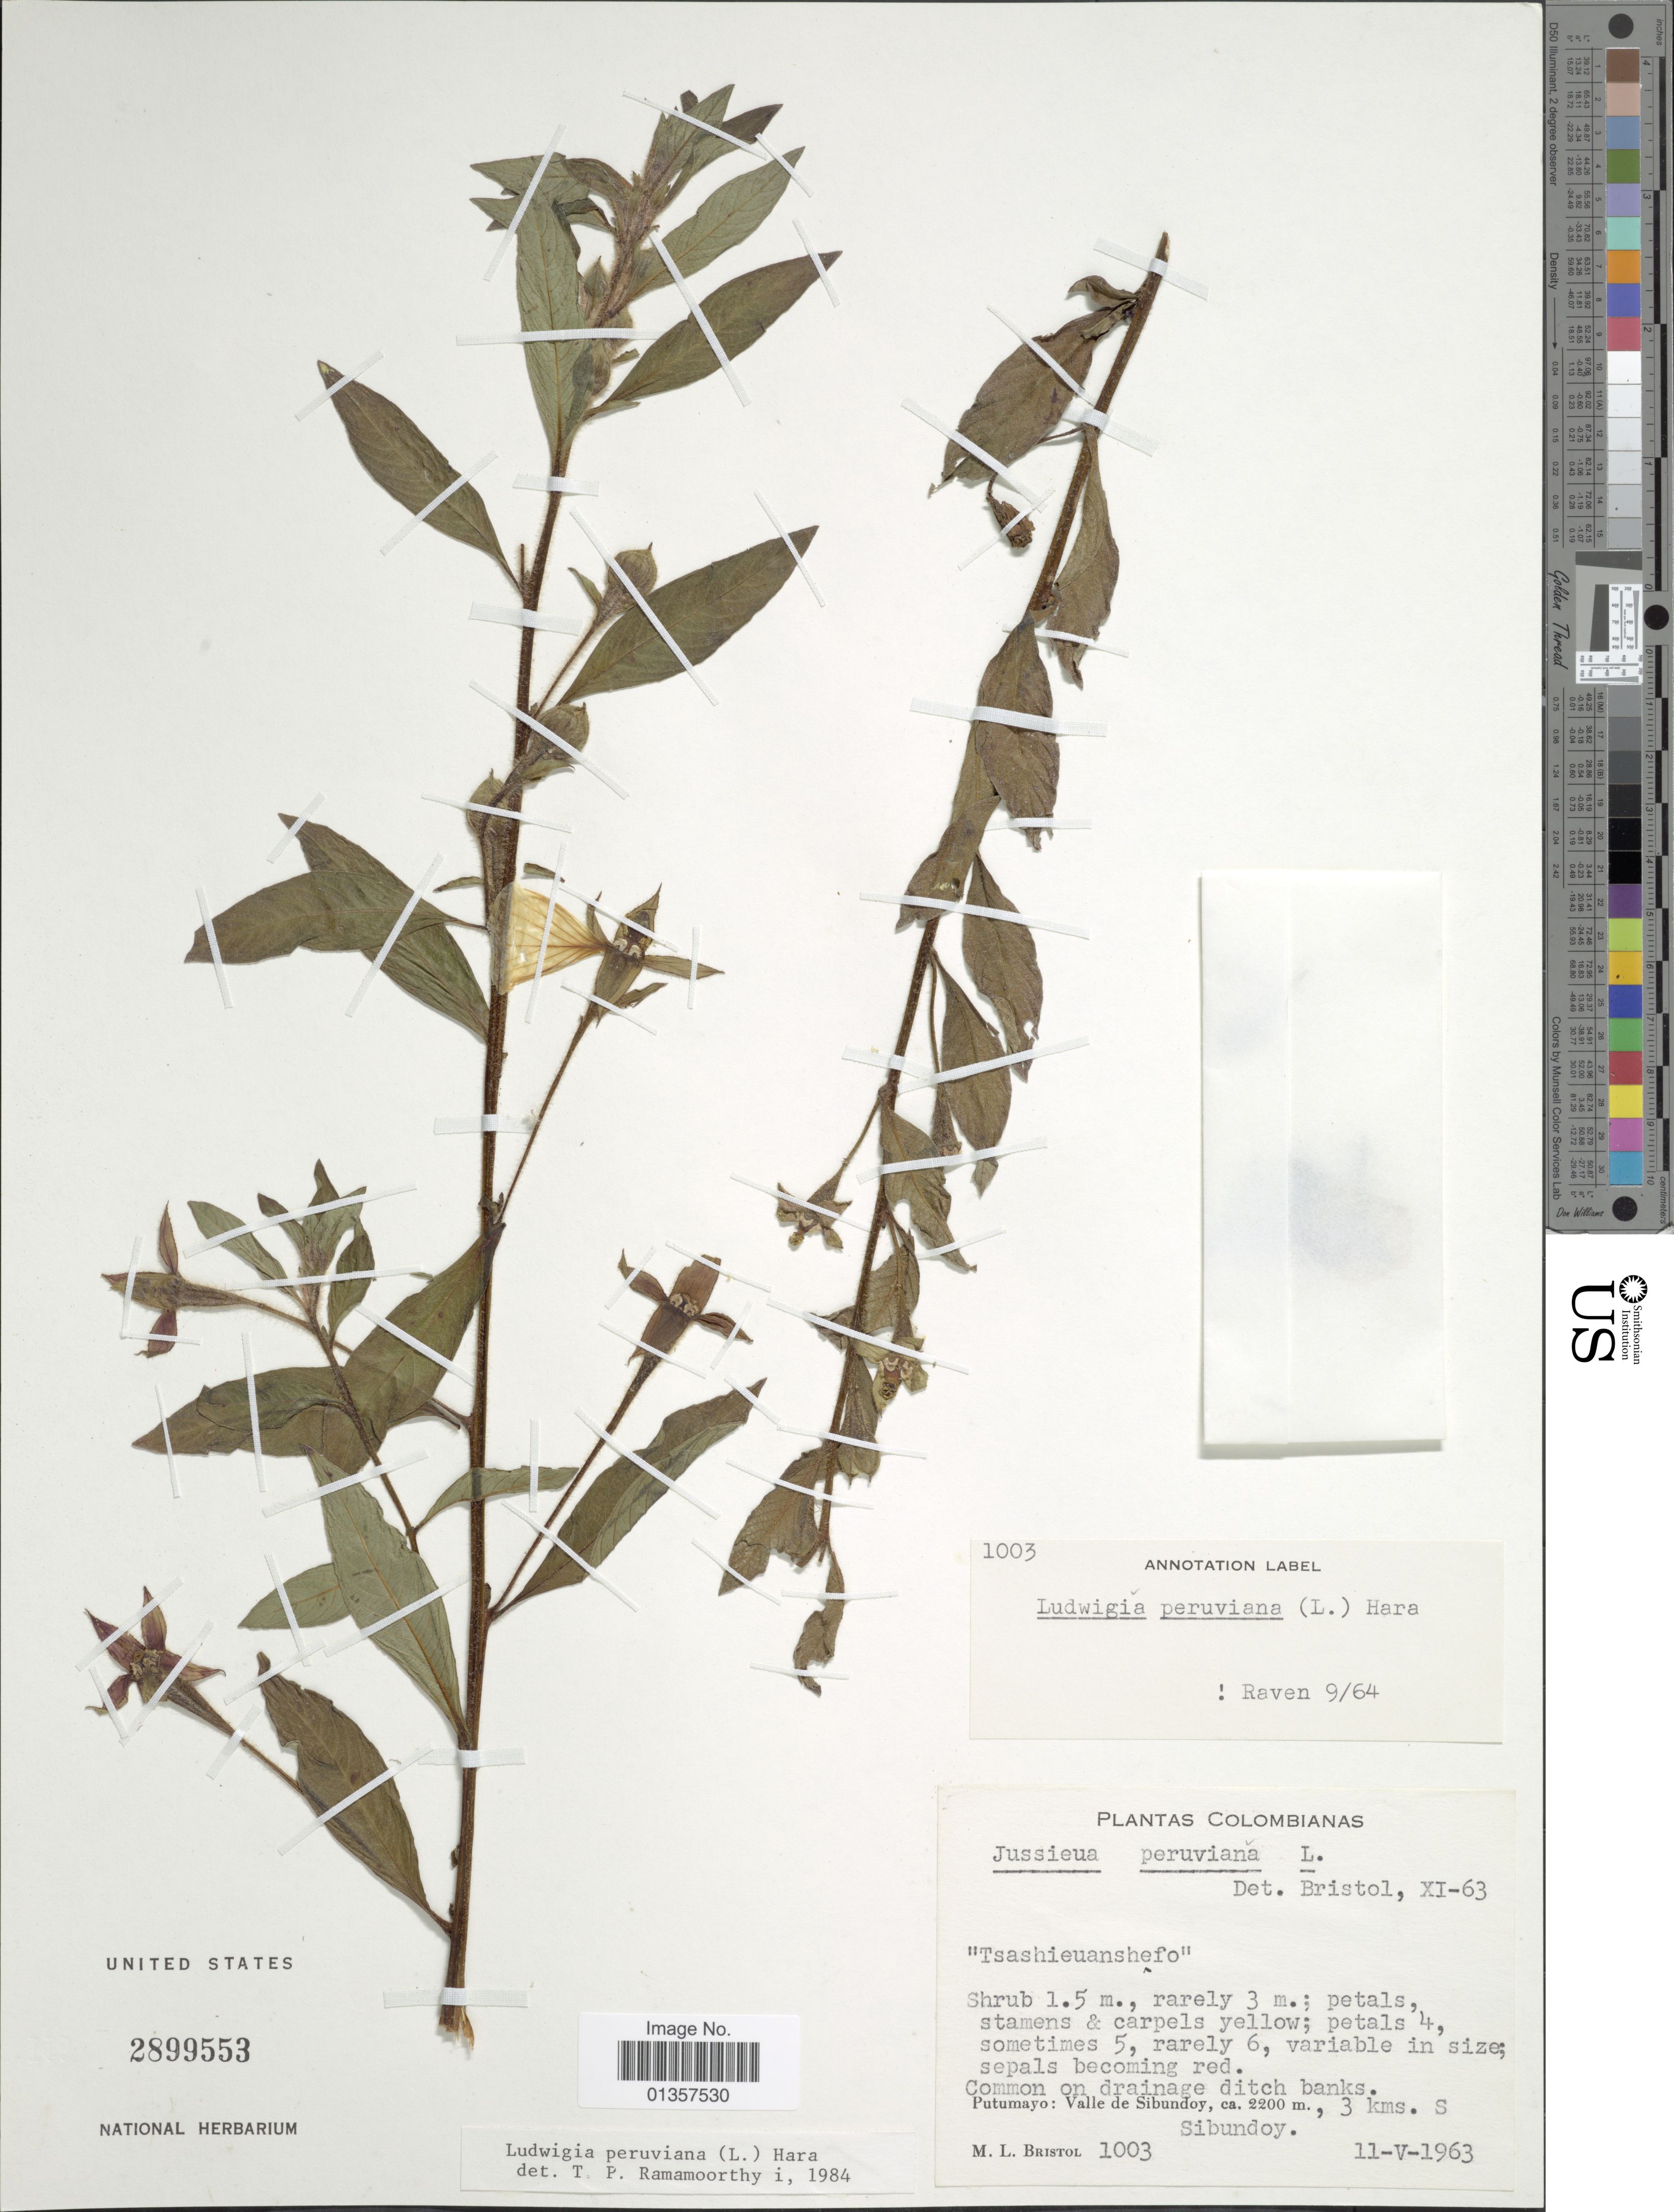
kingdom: Plantae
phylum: Tracheophyta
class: Magnoliopsida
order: Myrtales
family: Onagraceae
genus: Ludwigia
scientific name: Ludwigia peruviana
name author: (L.) H. Hara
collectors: M. L. Bristol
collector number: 1003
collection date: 1963-05-11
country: Colombia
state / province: Putumayo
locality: Valle de Sibundoy, 3 kms. S Sibundoy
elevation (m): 2200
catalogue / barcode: US 2899553